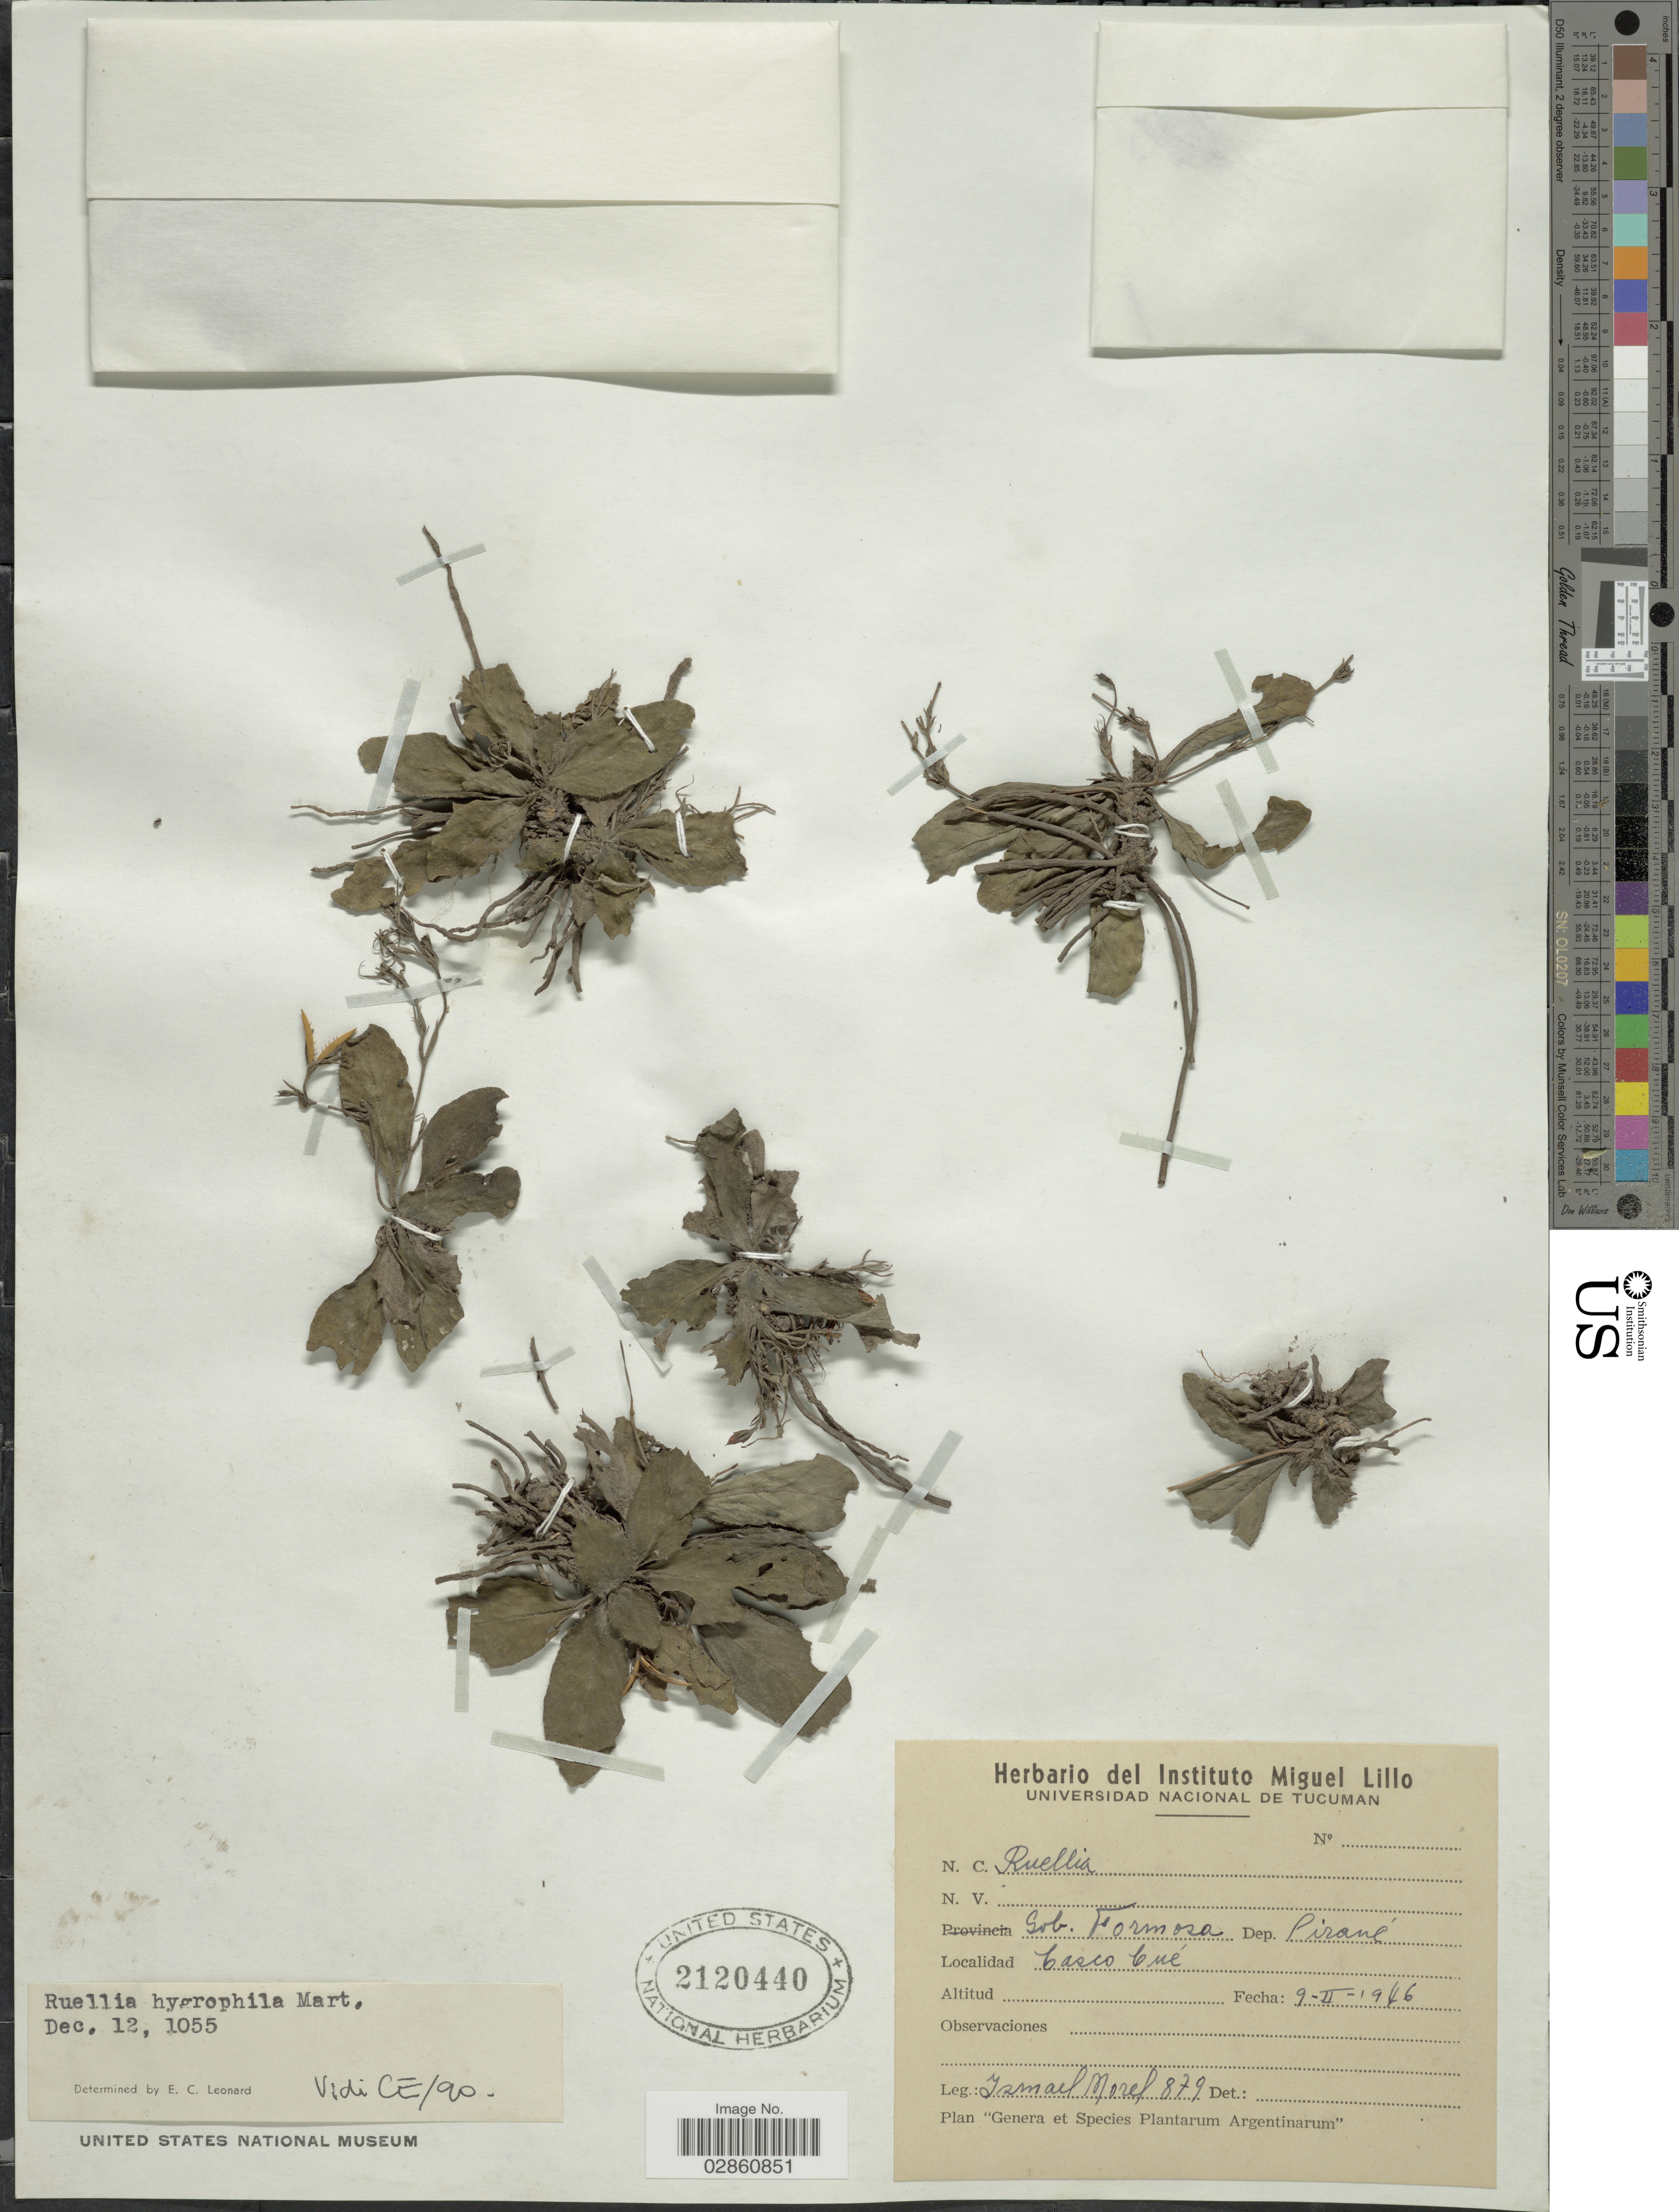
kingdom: Plantae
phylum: Tracheophyta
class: Magnoliopsida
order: Lamiales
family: Acanthaceae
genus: Ruellia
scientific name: Ruellia hygrophila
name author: Mart.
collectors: I. Morel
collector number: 879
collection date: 1946-02-09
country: Argentina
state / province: Formosa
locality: Gob. Formosa. Dep. Pirané. Casco Cué.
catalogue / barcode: US 2120440